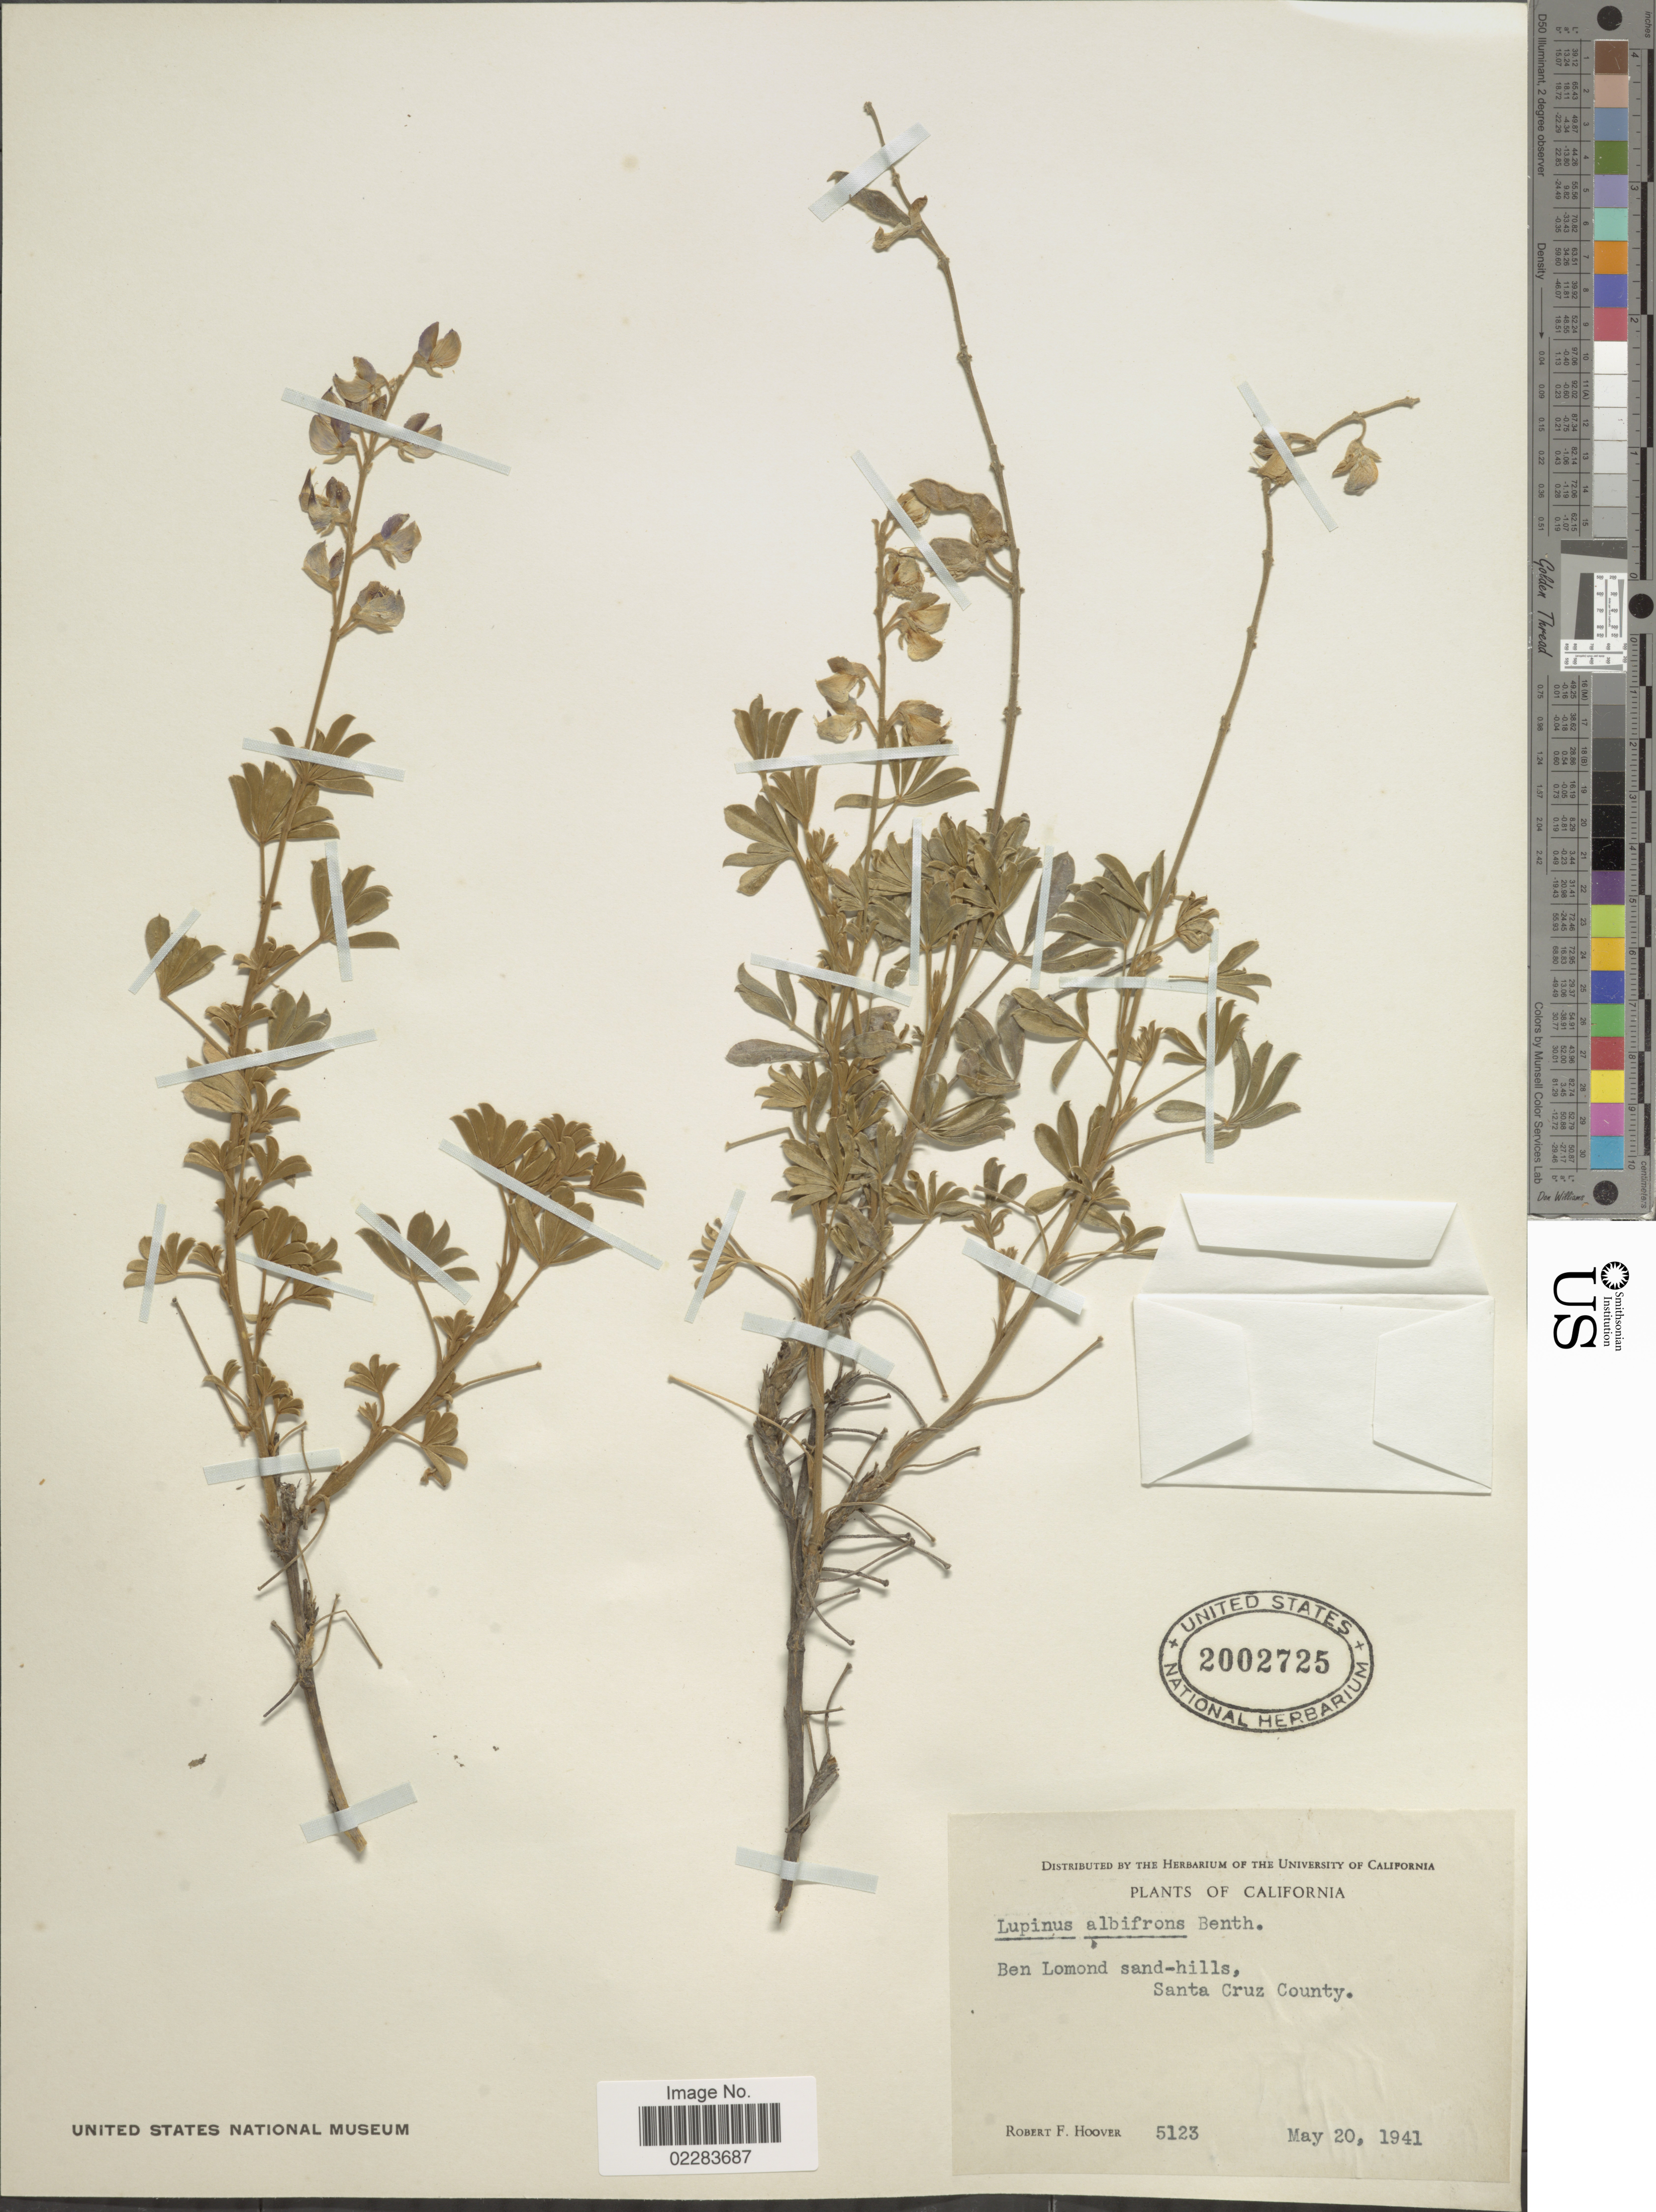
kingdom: Plantae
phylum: Tracheophyta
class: Magnoliopsida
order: Fabales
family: Fabaceae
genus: Lupinus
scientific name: Lupinus albifrons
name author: Benth.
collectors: R. F. Hoover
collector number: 5123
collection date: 1941-05-20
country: United States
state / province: California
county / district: Santa Cruz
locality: Ben Lomond sand-hills, Santa Cruz County.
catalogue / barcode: US 2002725